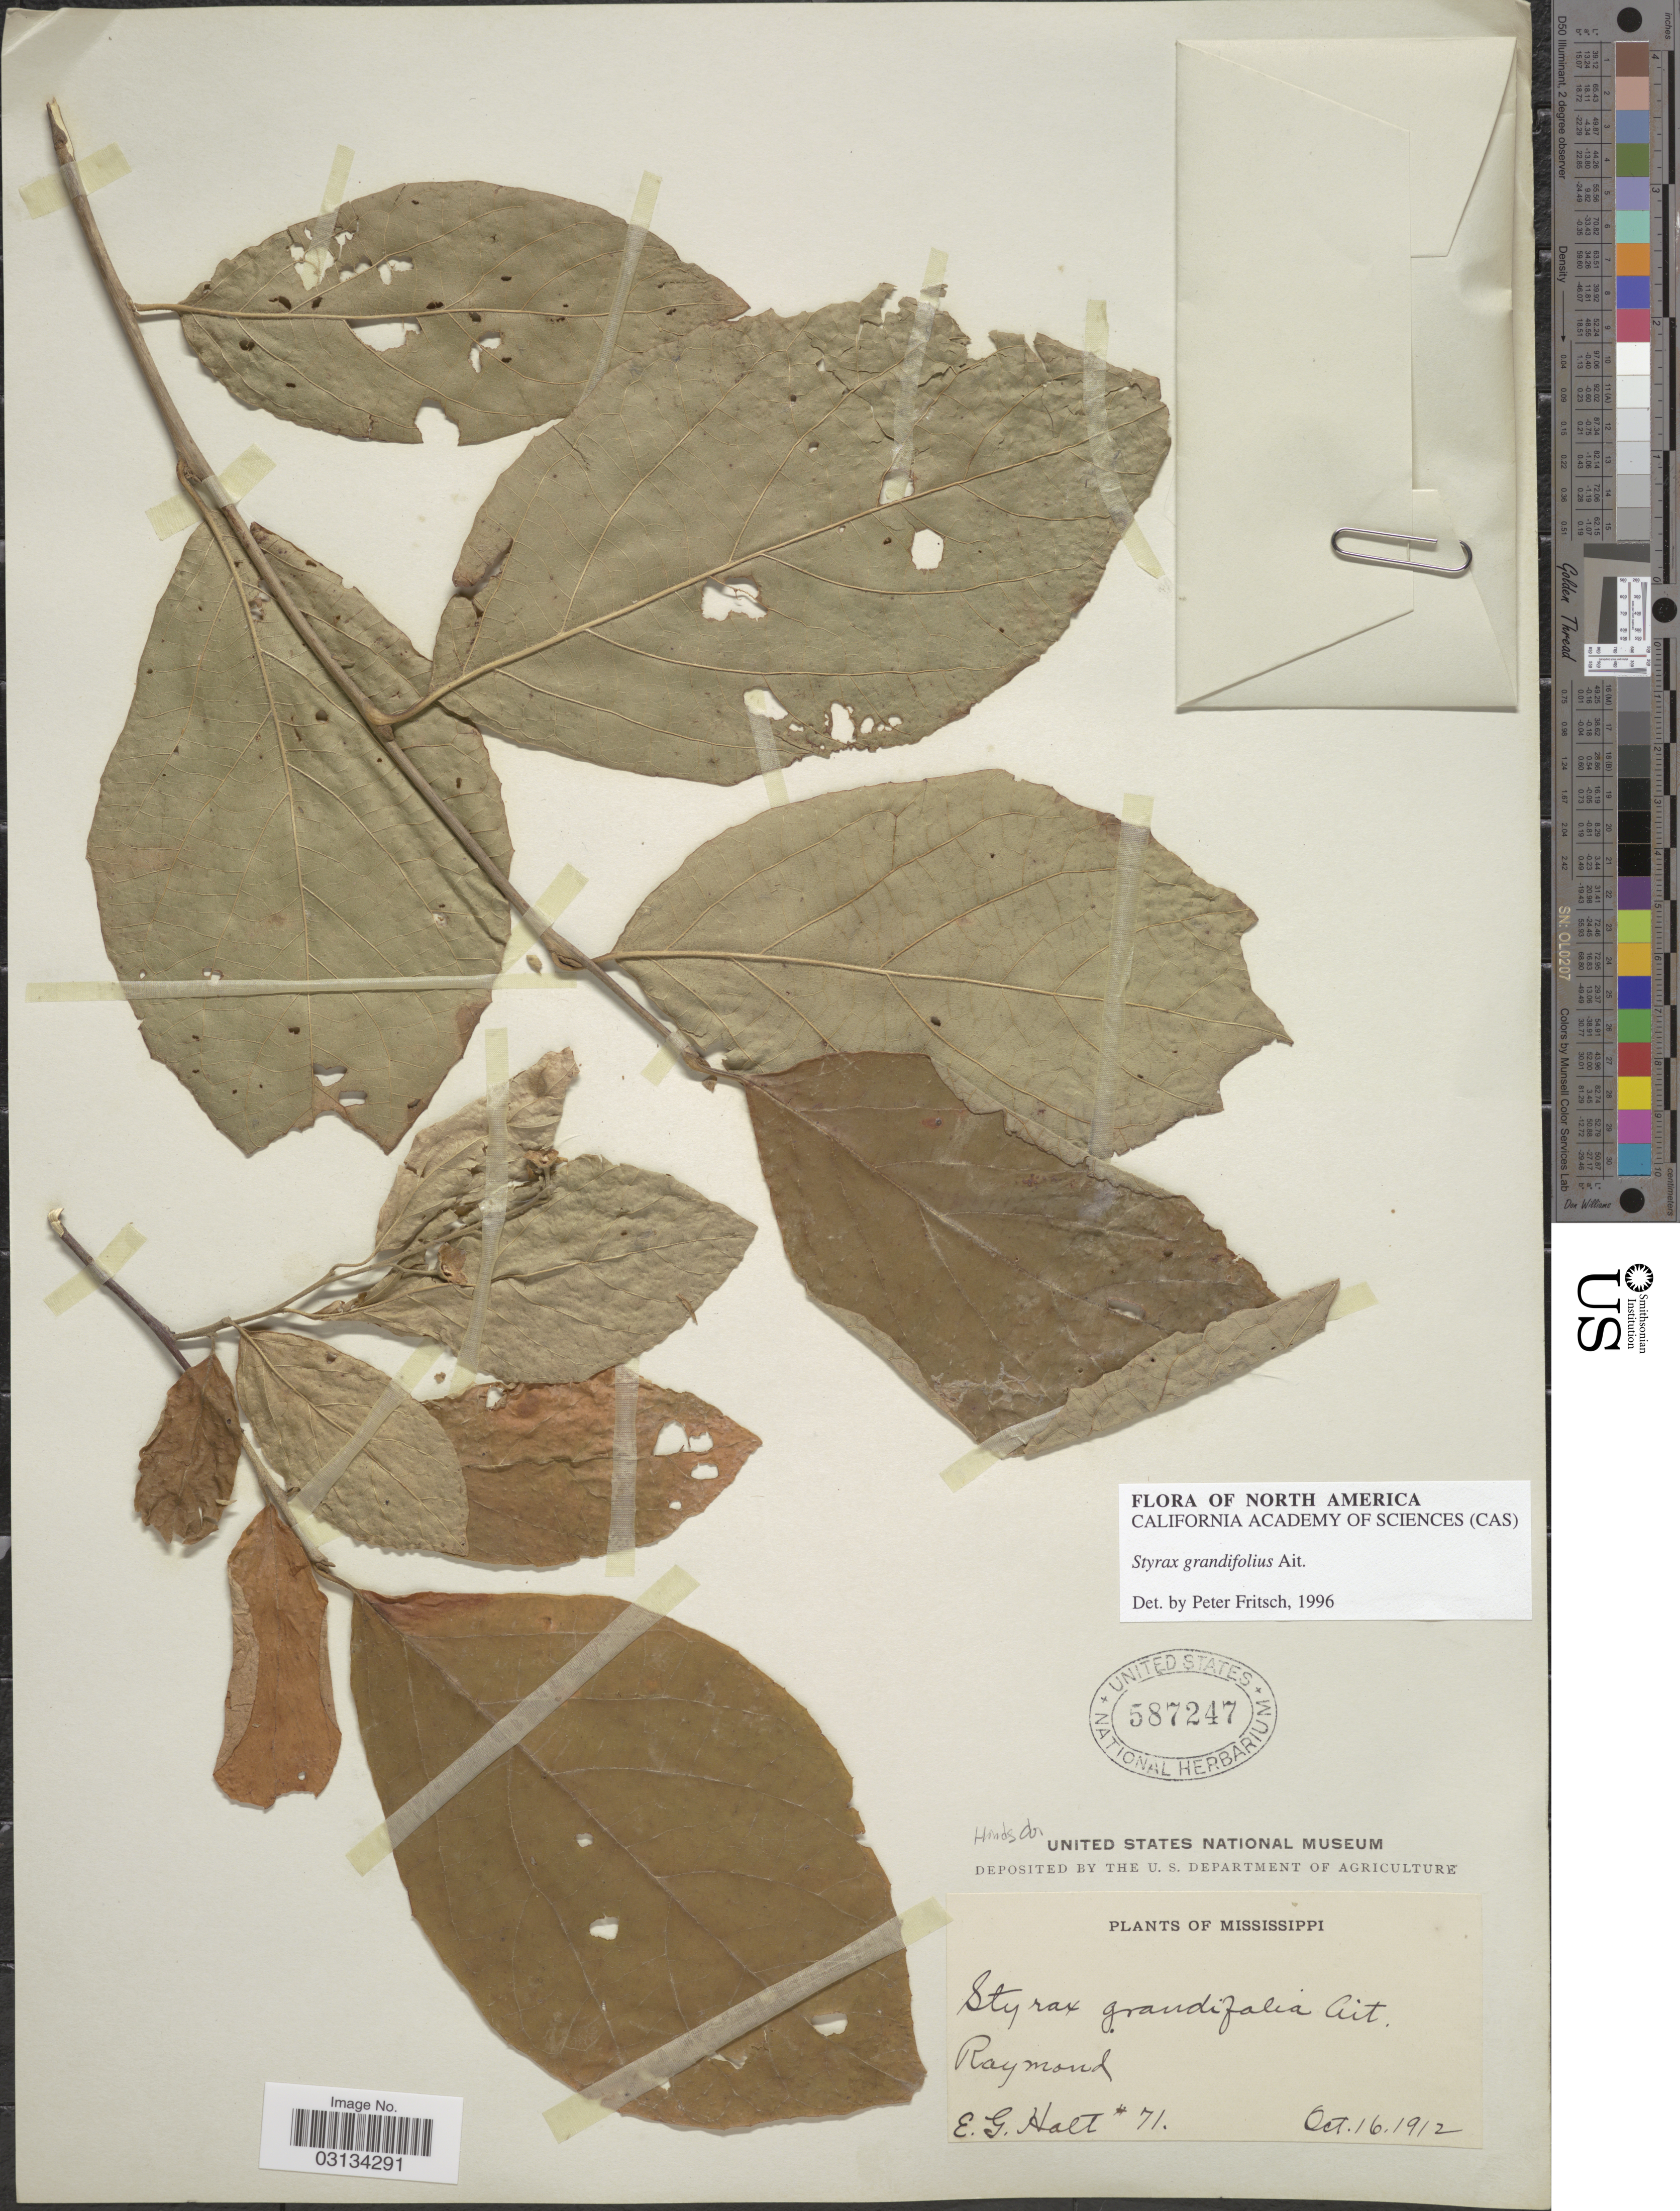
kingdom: Plantae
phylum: Tracheophyta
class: Magnoliopsida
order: Ericales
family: Styracaceae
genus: Styrax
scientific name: Styrax grandifolius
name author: Aiton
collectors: E. Halt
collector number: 71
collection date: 1912-10-16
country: United States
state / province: Mississippi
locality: Raymond.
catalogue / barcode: US 587247